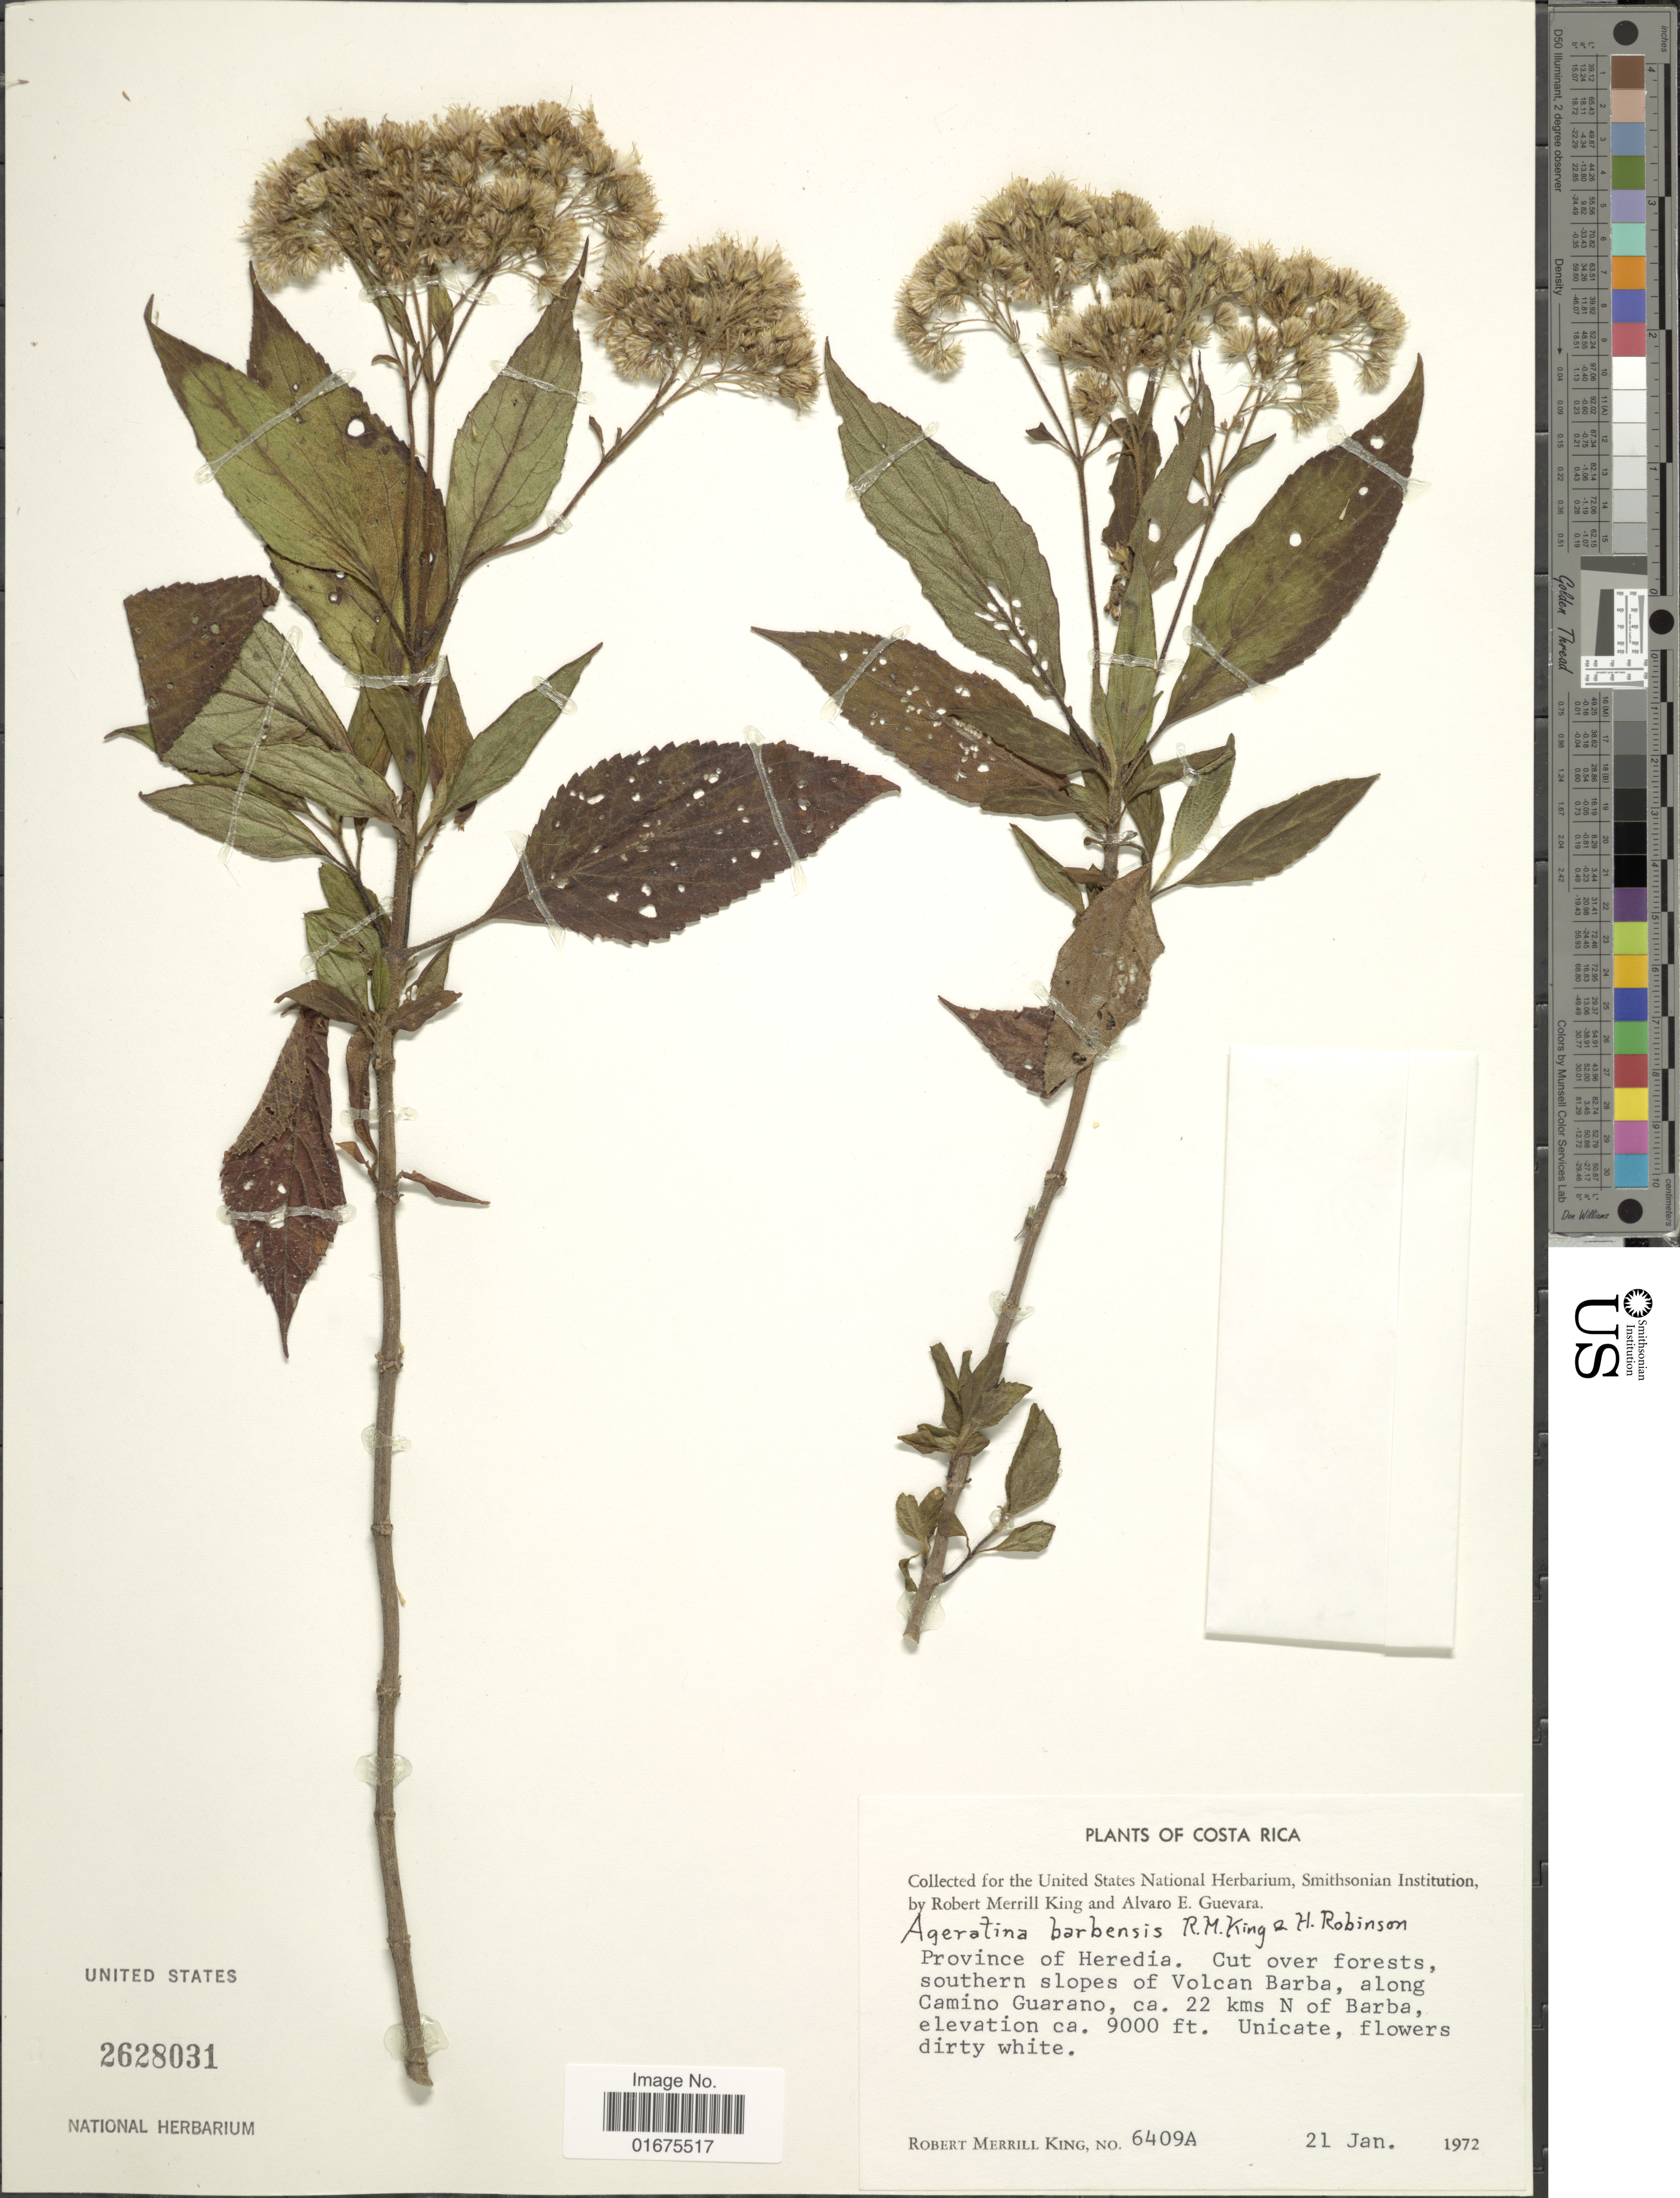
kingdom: Plantae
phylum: Tracheophyta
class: Magnoliopsida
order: Asterales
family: Asteraceae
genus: Ageratina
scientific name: Ageratina barbensis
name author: R.M. King & H. Rob.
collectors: R. M. King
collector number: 6409A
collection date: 1972-01-21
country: Costa Rica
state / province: Heredia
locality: Southern slopes of Volcan Barba, along Camino Guarano, ca. 22 kms N of Barba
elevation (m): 2743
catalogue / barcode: US 2628031